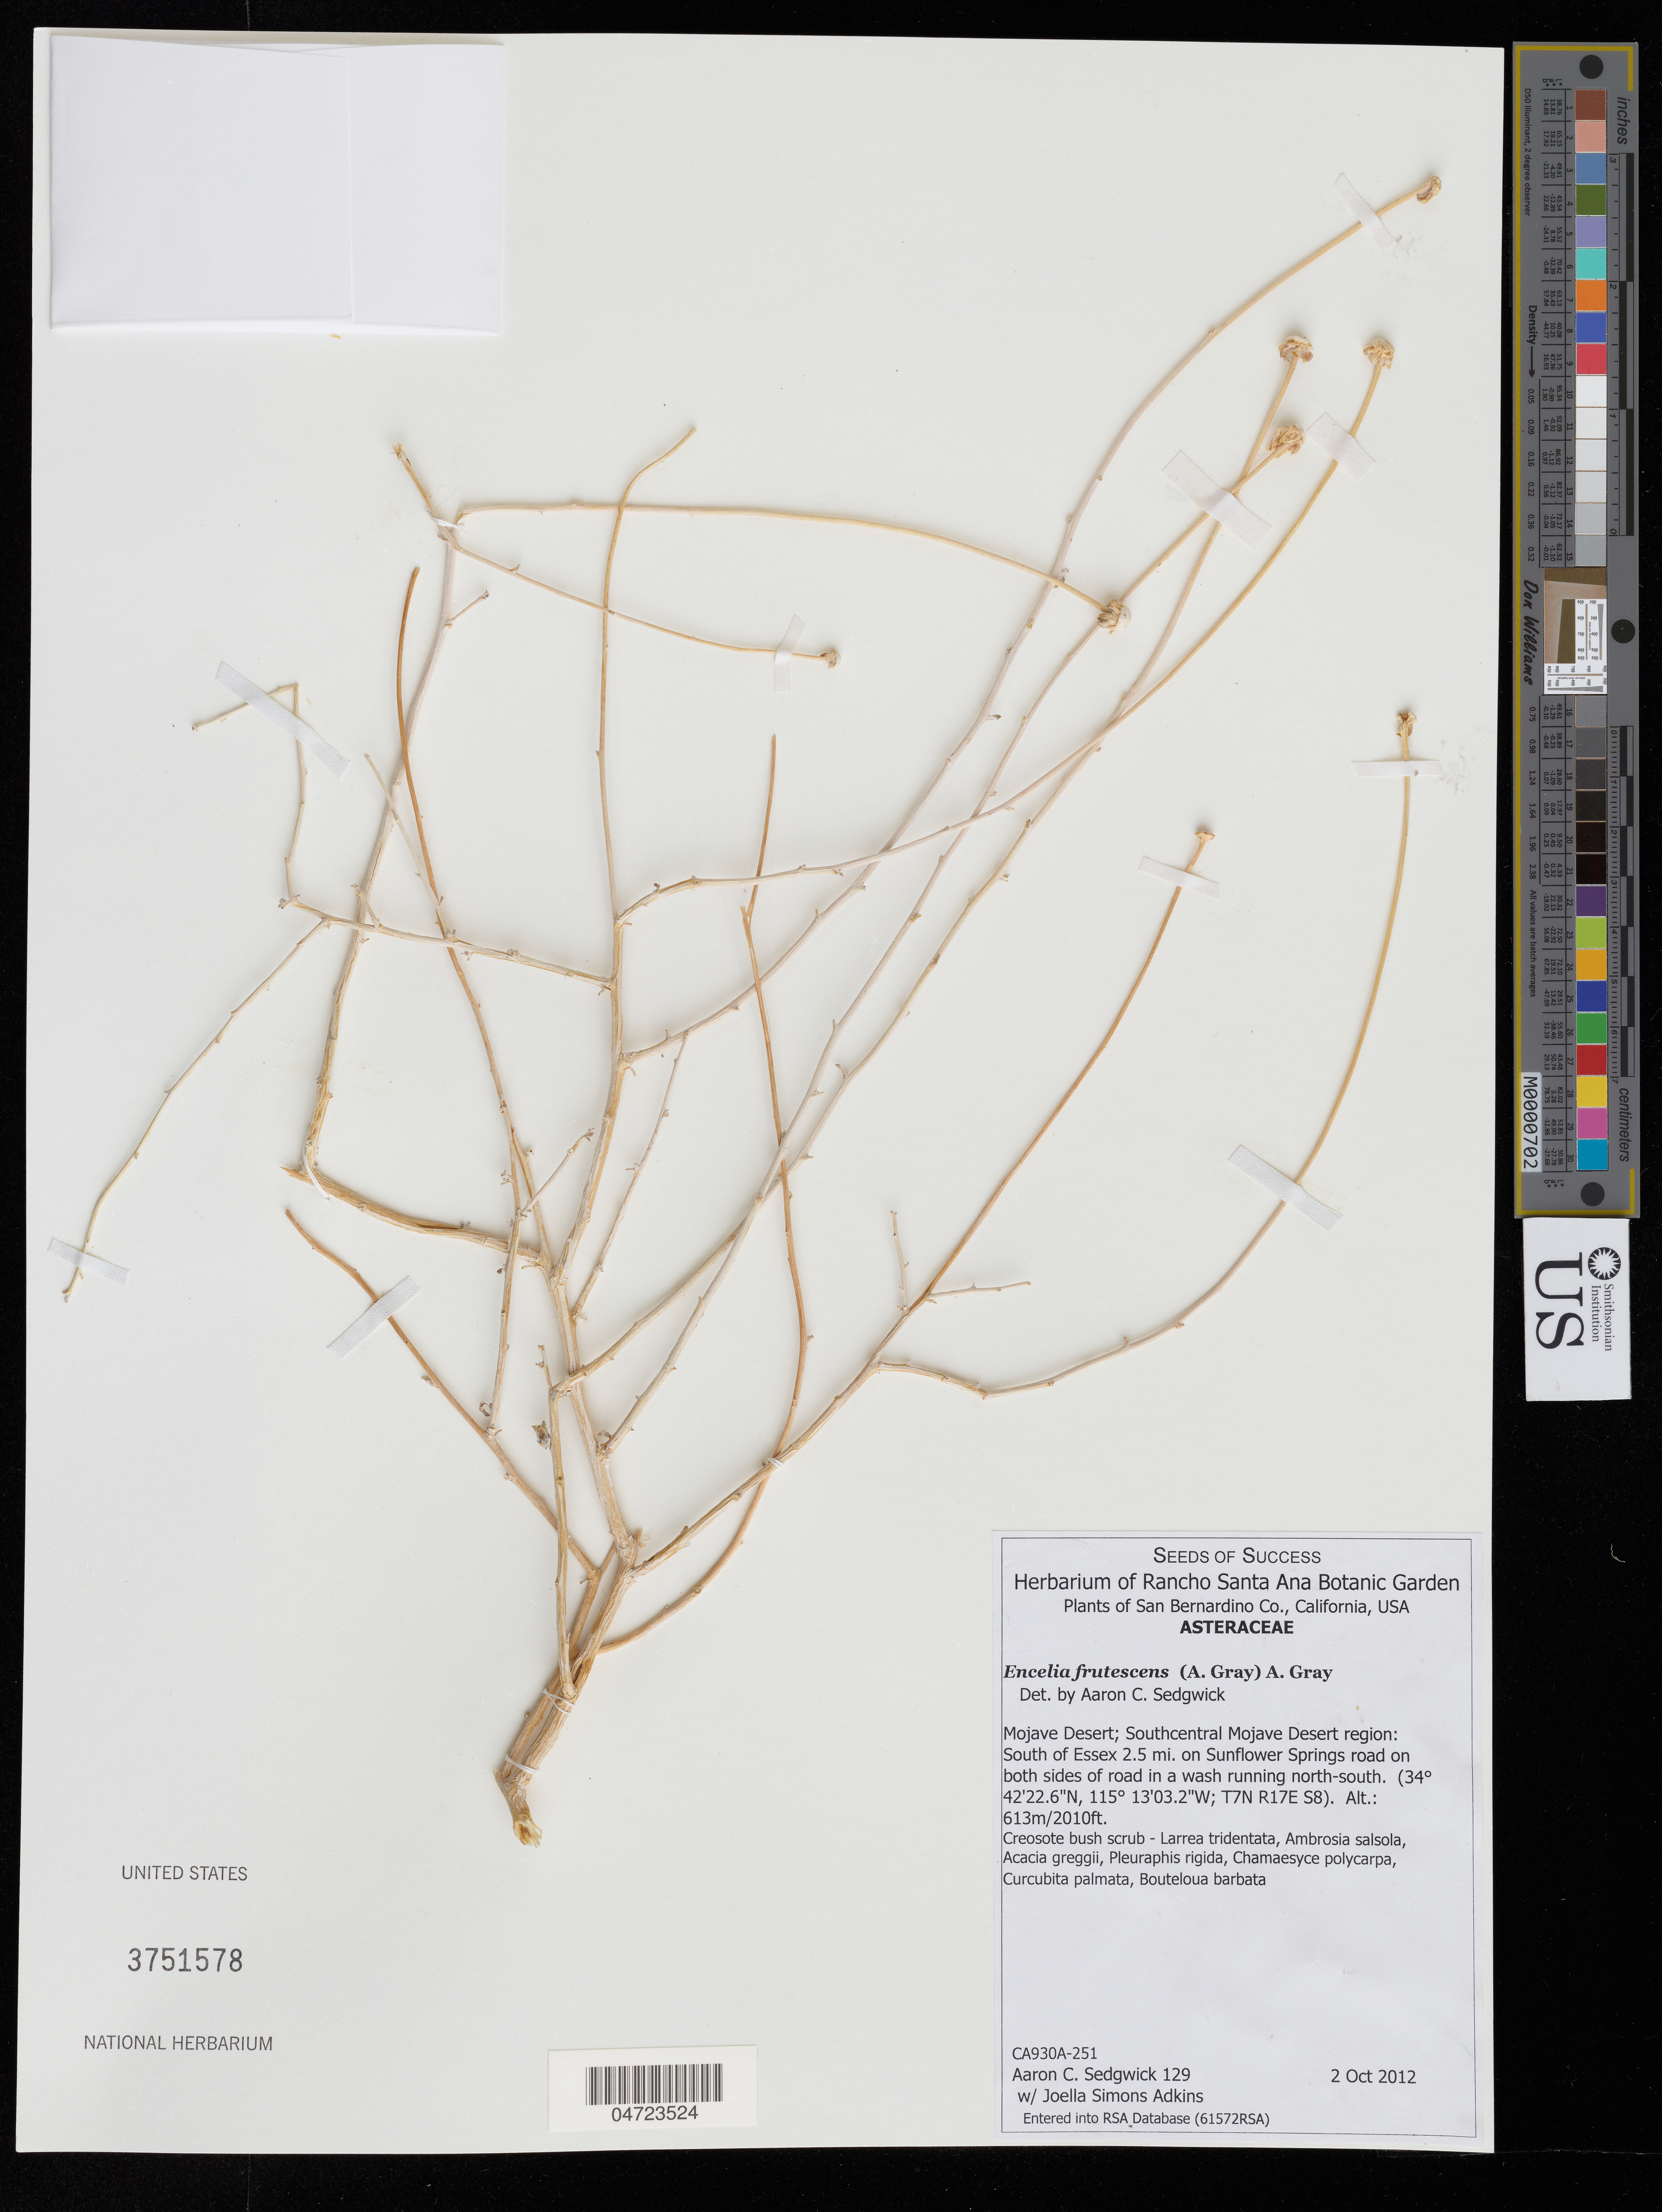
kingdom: Plantae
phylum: Tracheophyta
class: Magnoliopsida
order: Asterales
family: Asteraceae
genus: Encelia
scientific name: Encelia frutescens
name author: (A. Gray) A. Gray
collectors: A. Sedgwick & J. Simons-Adkins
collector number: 129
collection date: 2012-10-02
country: United States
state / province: California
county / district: San Bernardino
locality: San Bernardino Co. Mojave Desert; Southcentral Mojave Desert region: South of Essex 2.5 mi. on Sunflower Springs road on both sides of road in a wash running north-south. (T7N R17E S8).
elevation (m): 613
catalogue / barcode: US 3751578